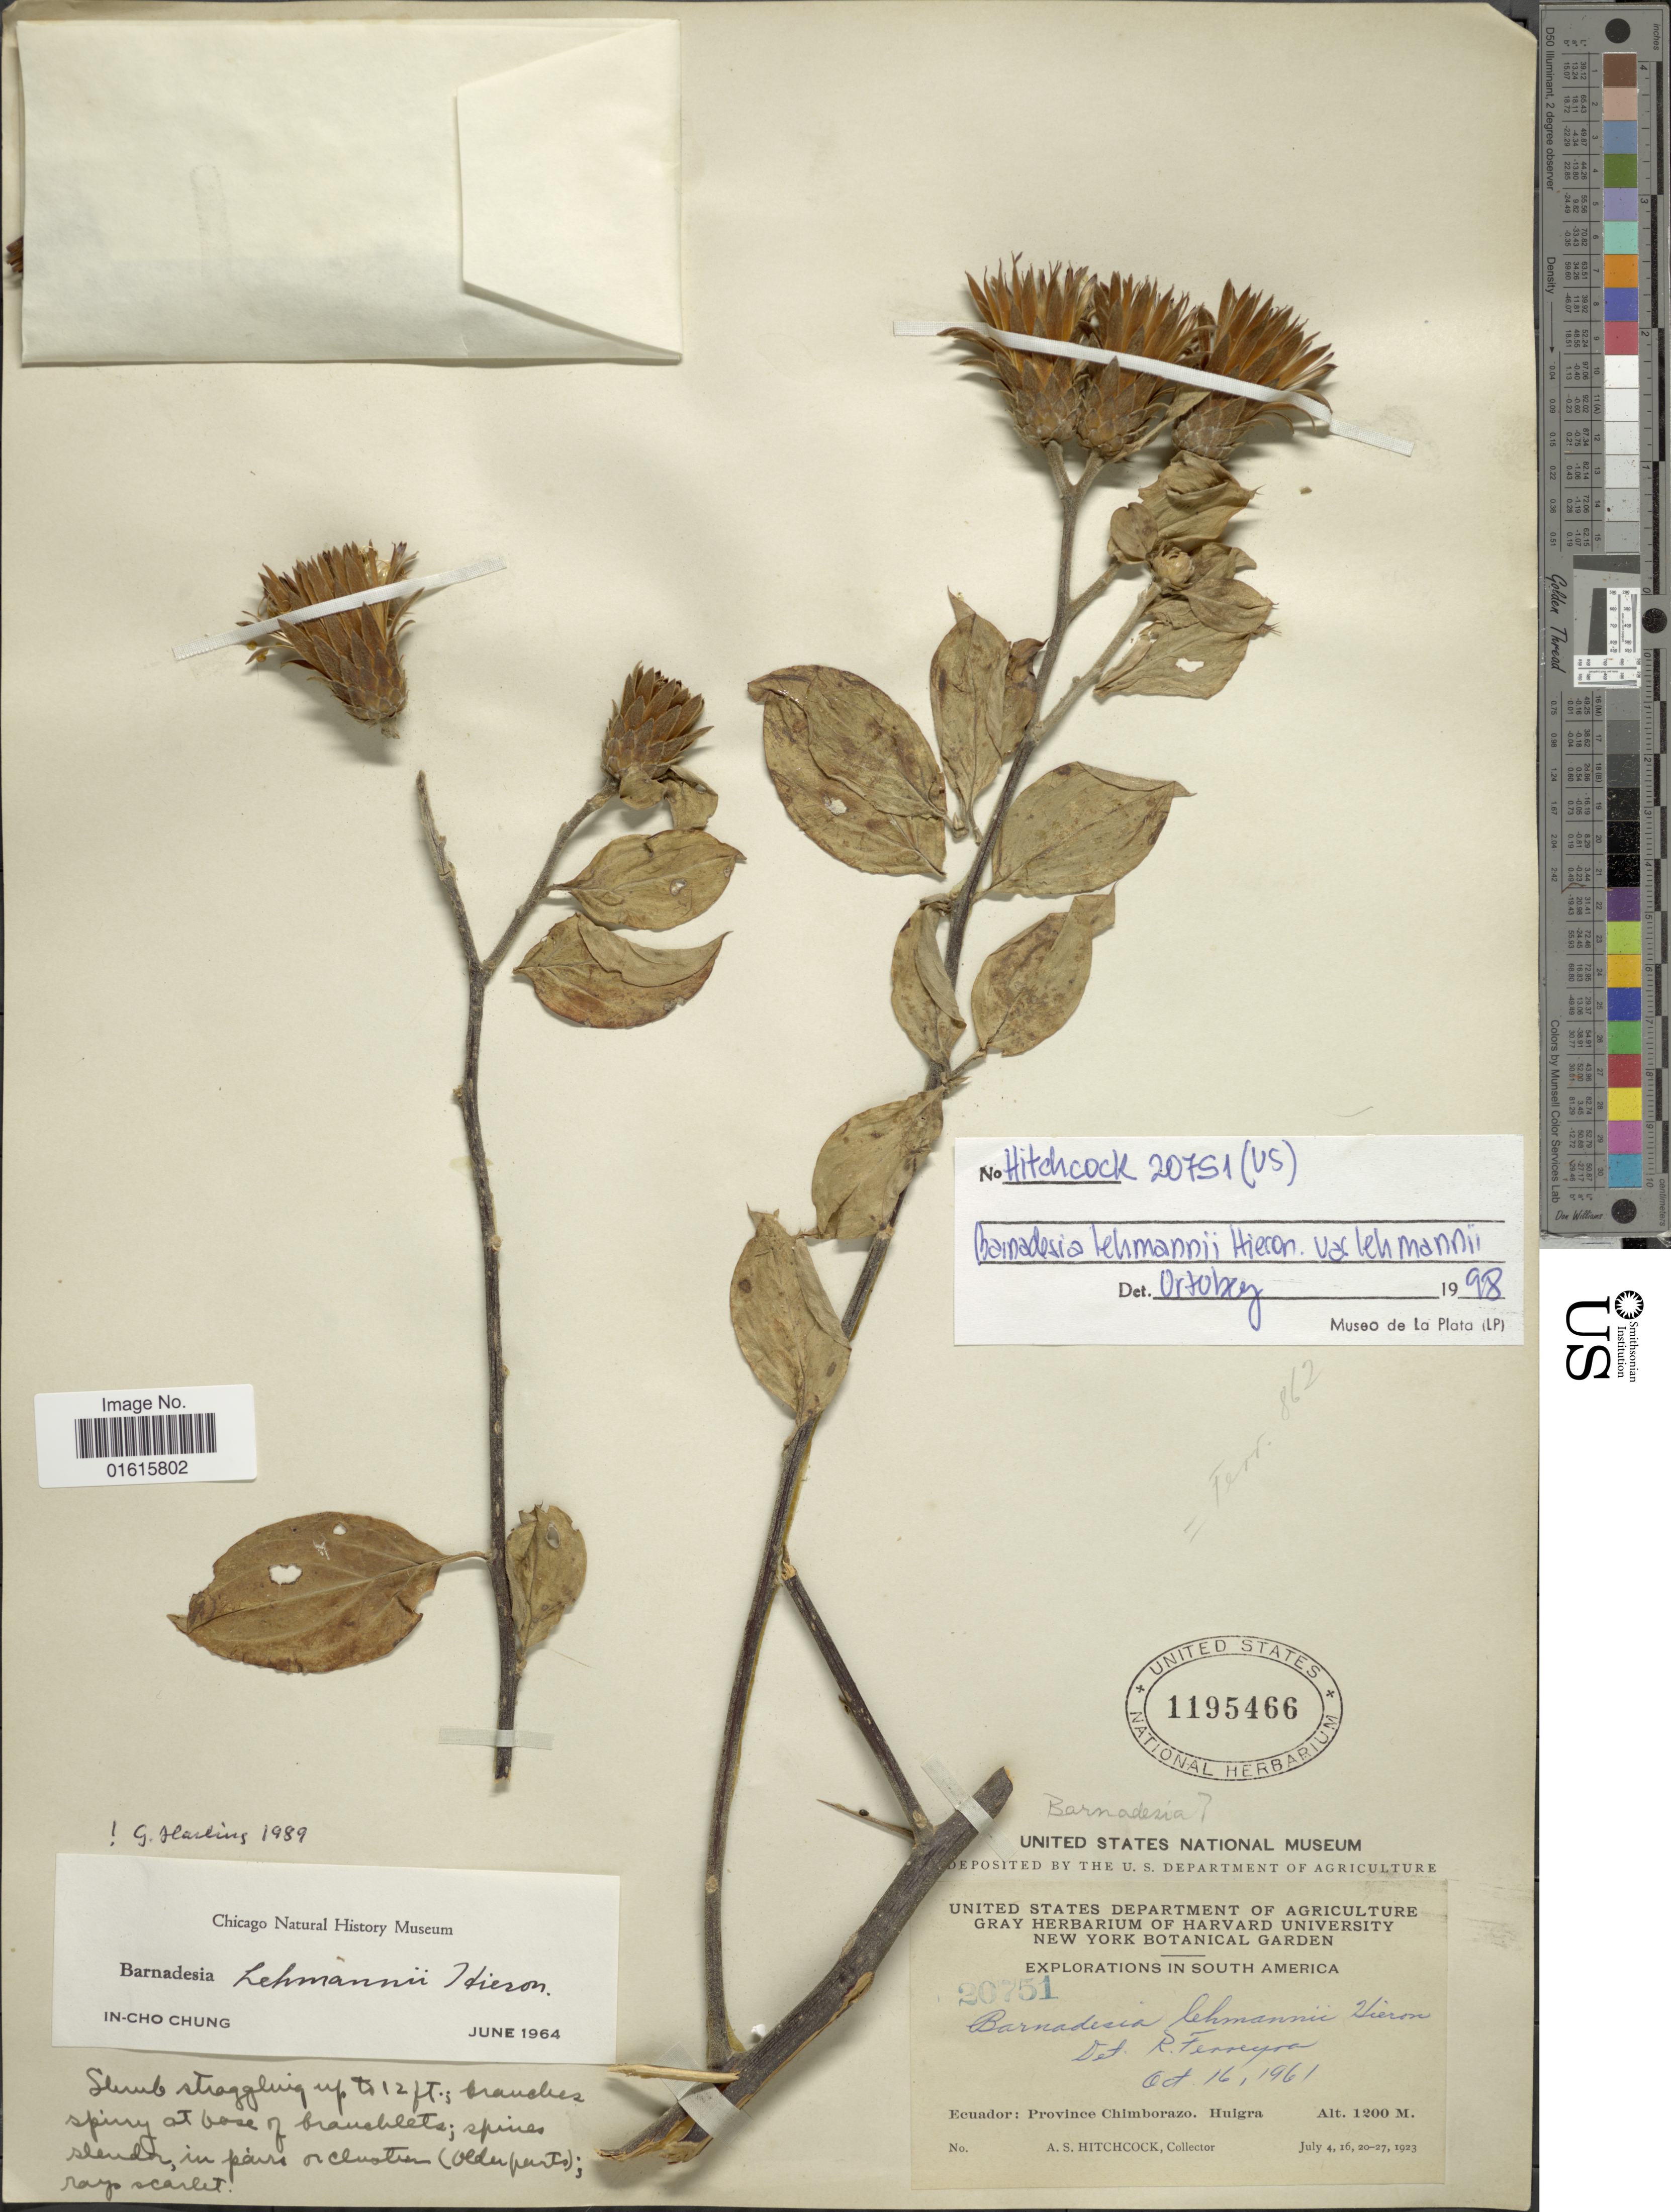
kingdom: Plantae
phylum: Tracheophyta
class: Magnoliopsida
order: Asterales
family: Asteraceae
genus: Barnadesia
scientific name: Barnadesia lehmannii var. lehmannii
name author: Hieron.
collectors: A. S. Hitchcock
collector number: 20751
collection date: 1923-07-04/1923-07-27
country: Ecuador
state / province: Chimborazo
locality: Huigra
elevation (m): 1200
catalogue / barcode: US 1195466